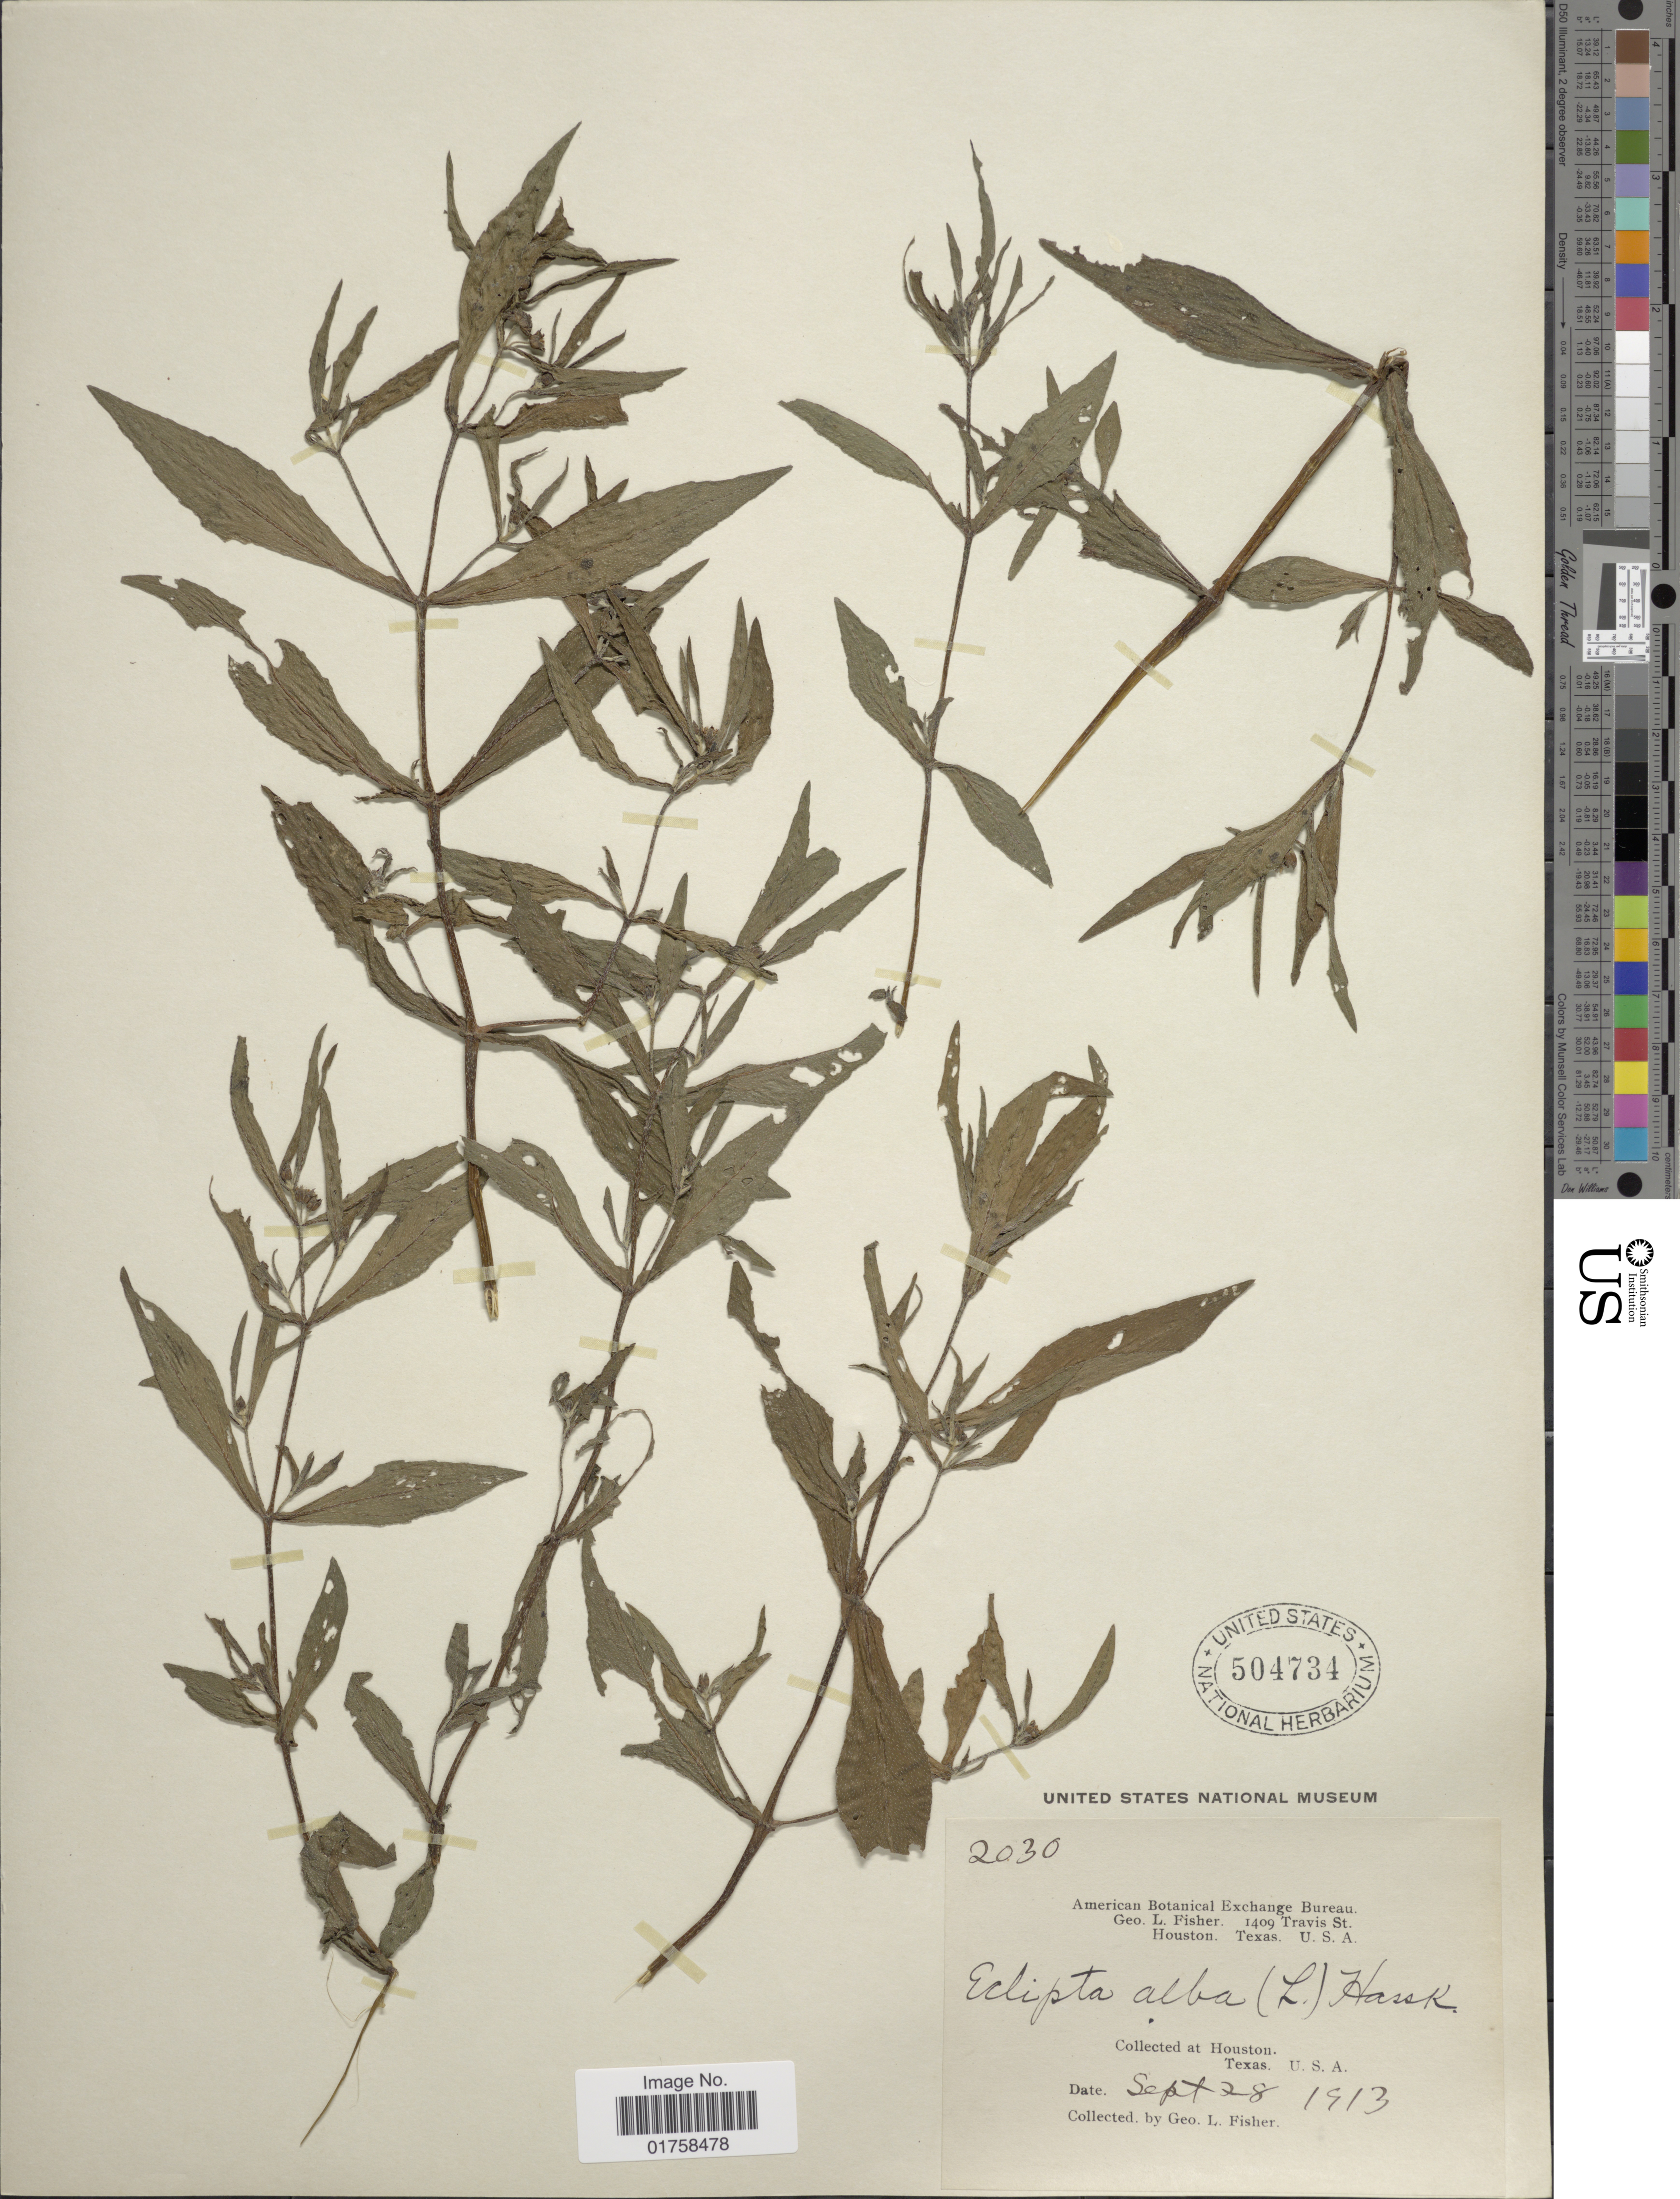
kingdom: Plantae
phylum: Tracheophyta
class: Magnoliopsida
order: Asterales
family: Asteraceae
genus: Eclipta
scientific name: Eclipta alba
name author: (L.) Hassk.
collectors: G. L. Fisher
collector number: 2030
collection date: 1913-09-28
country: United States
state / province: Texas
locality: Houston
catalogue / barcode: US 504734